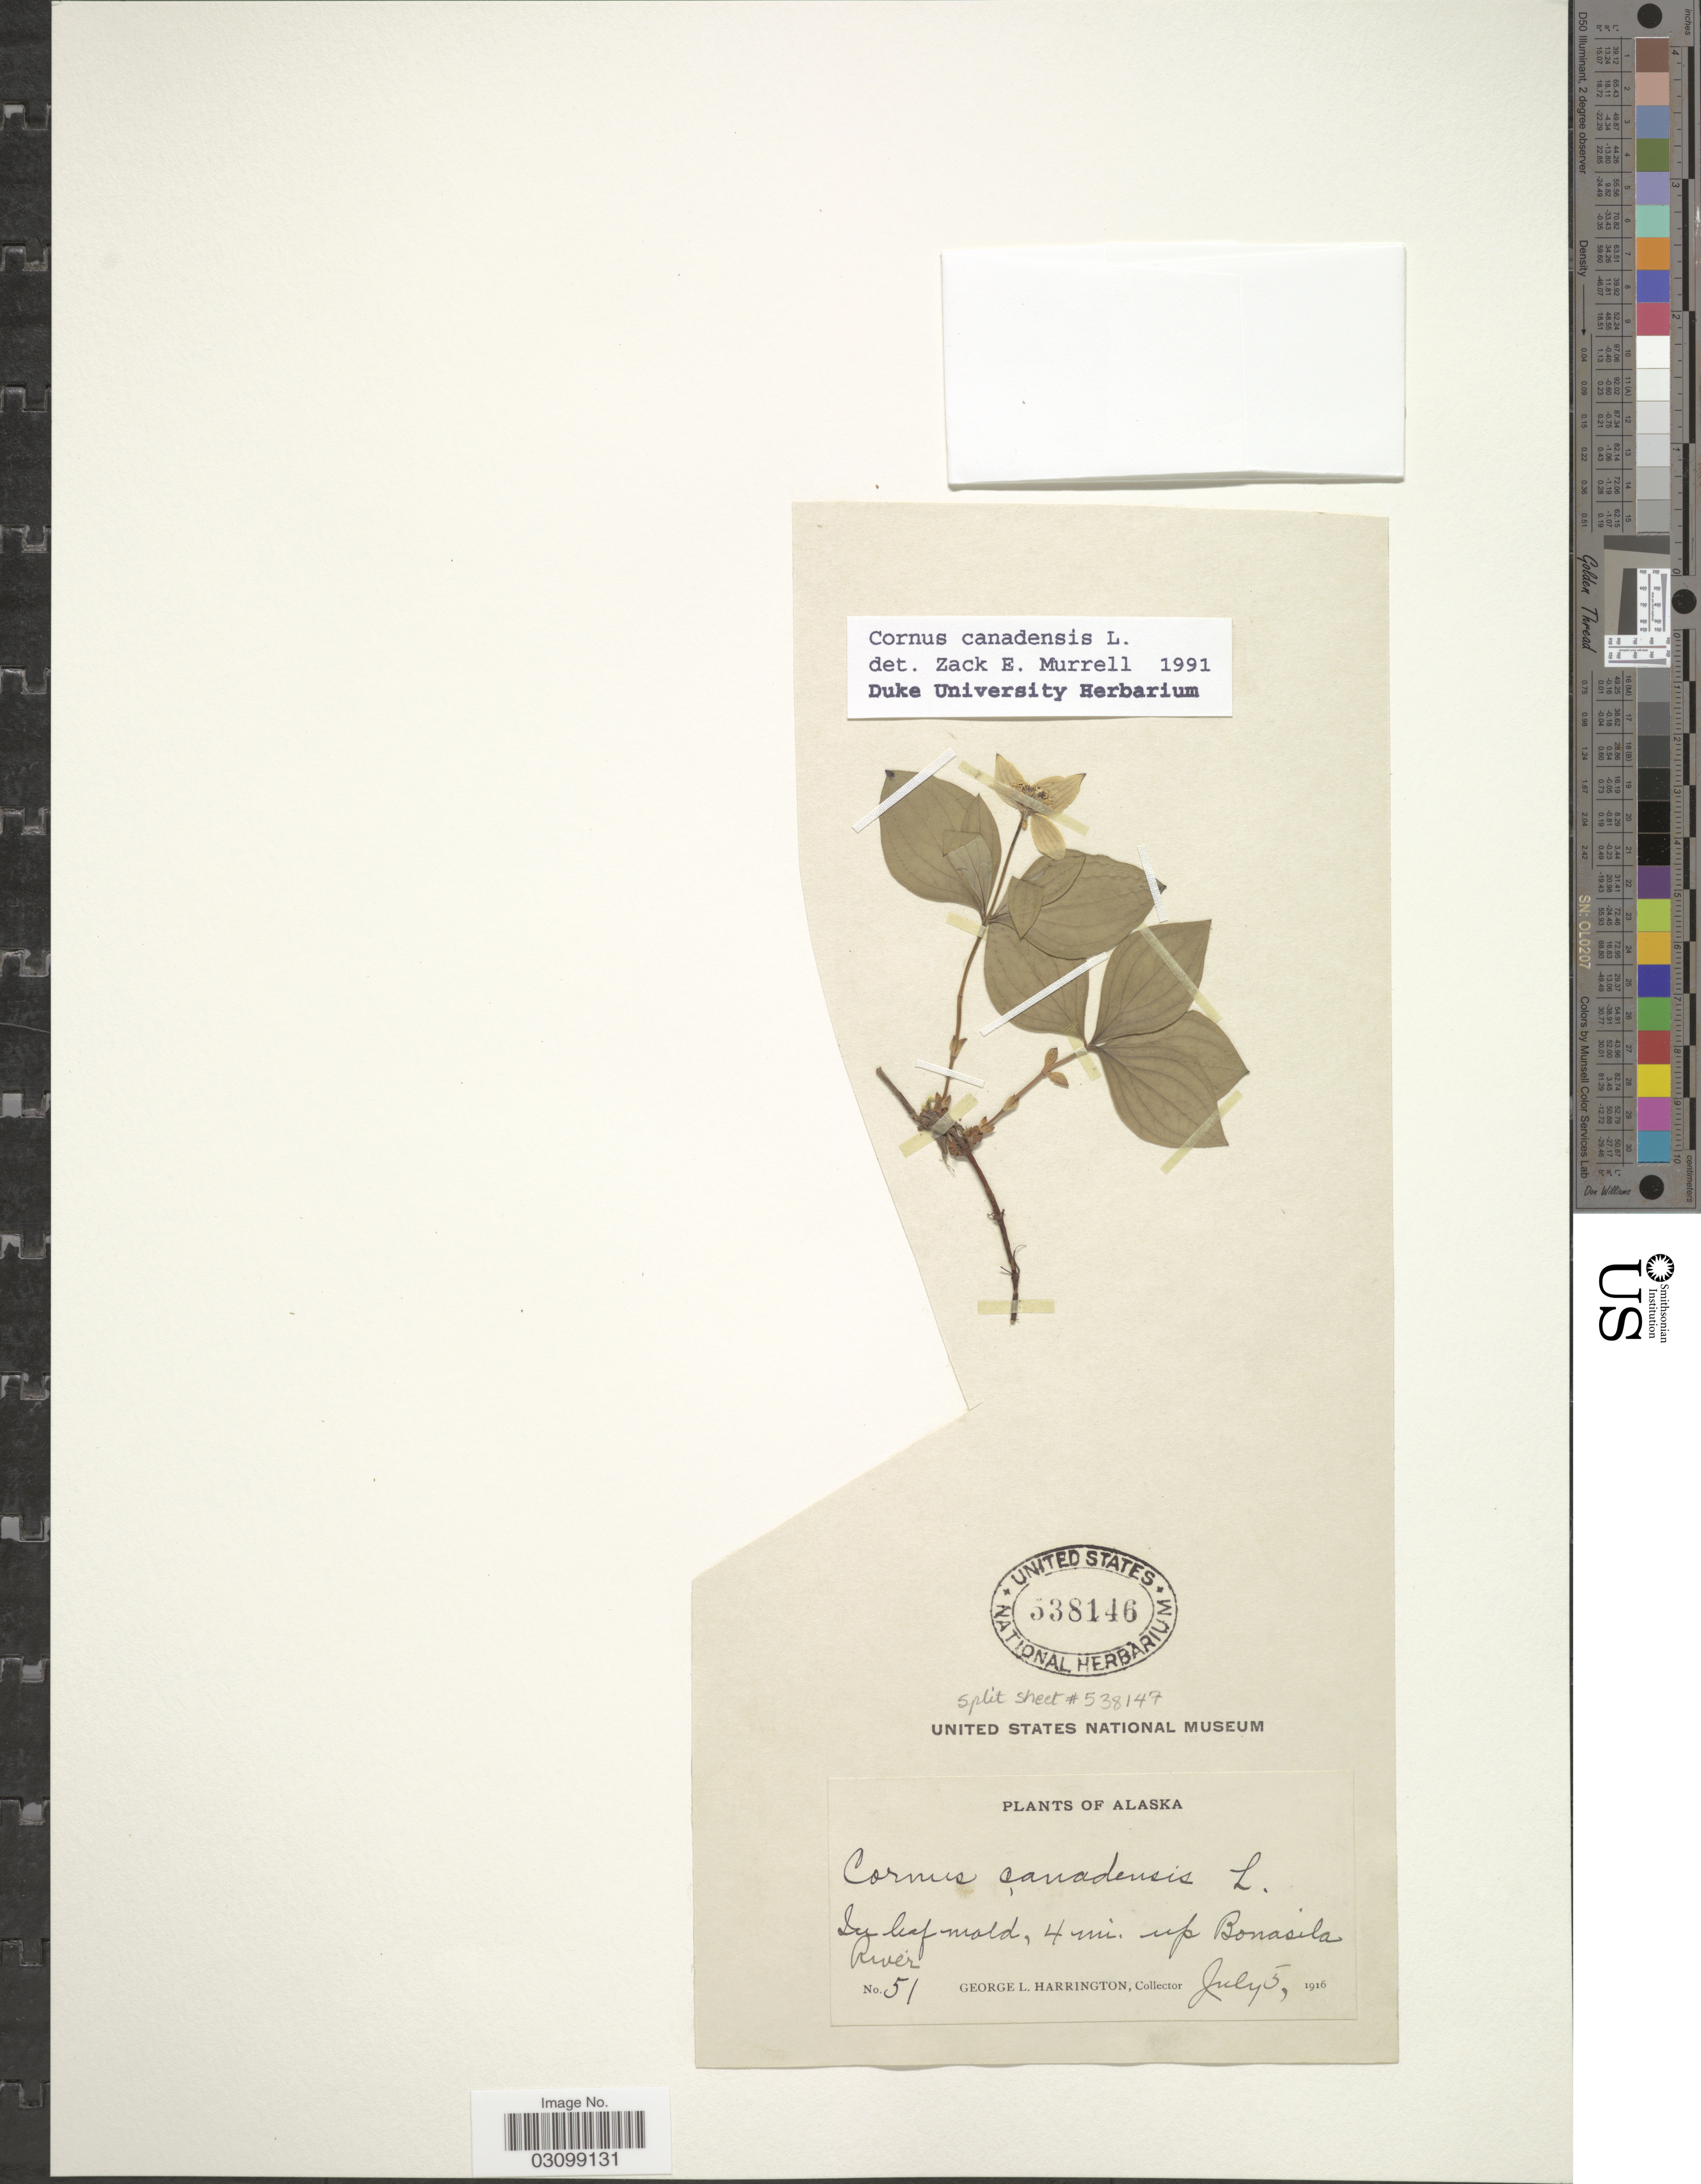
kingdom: Plantae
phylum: Tracheophyta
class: Magnoliopsida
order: Cornales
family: Cornaceae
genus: Cornus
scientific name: Cornus canadensis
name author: L.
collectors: G. Harrington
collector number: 51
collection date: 1916-07-05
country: United States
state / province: Alaska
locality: In leaf mold, 4 mi. up Bonasila River.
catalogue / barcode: US 538146